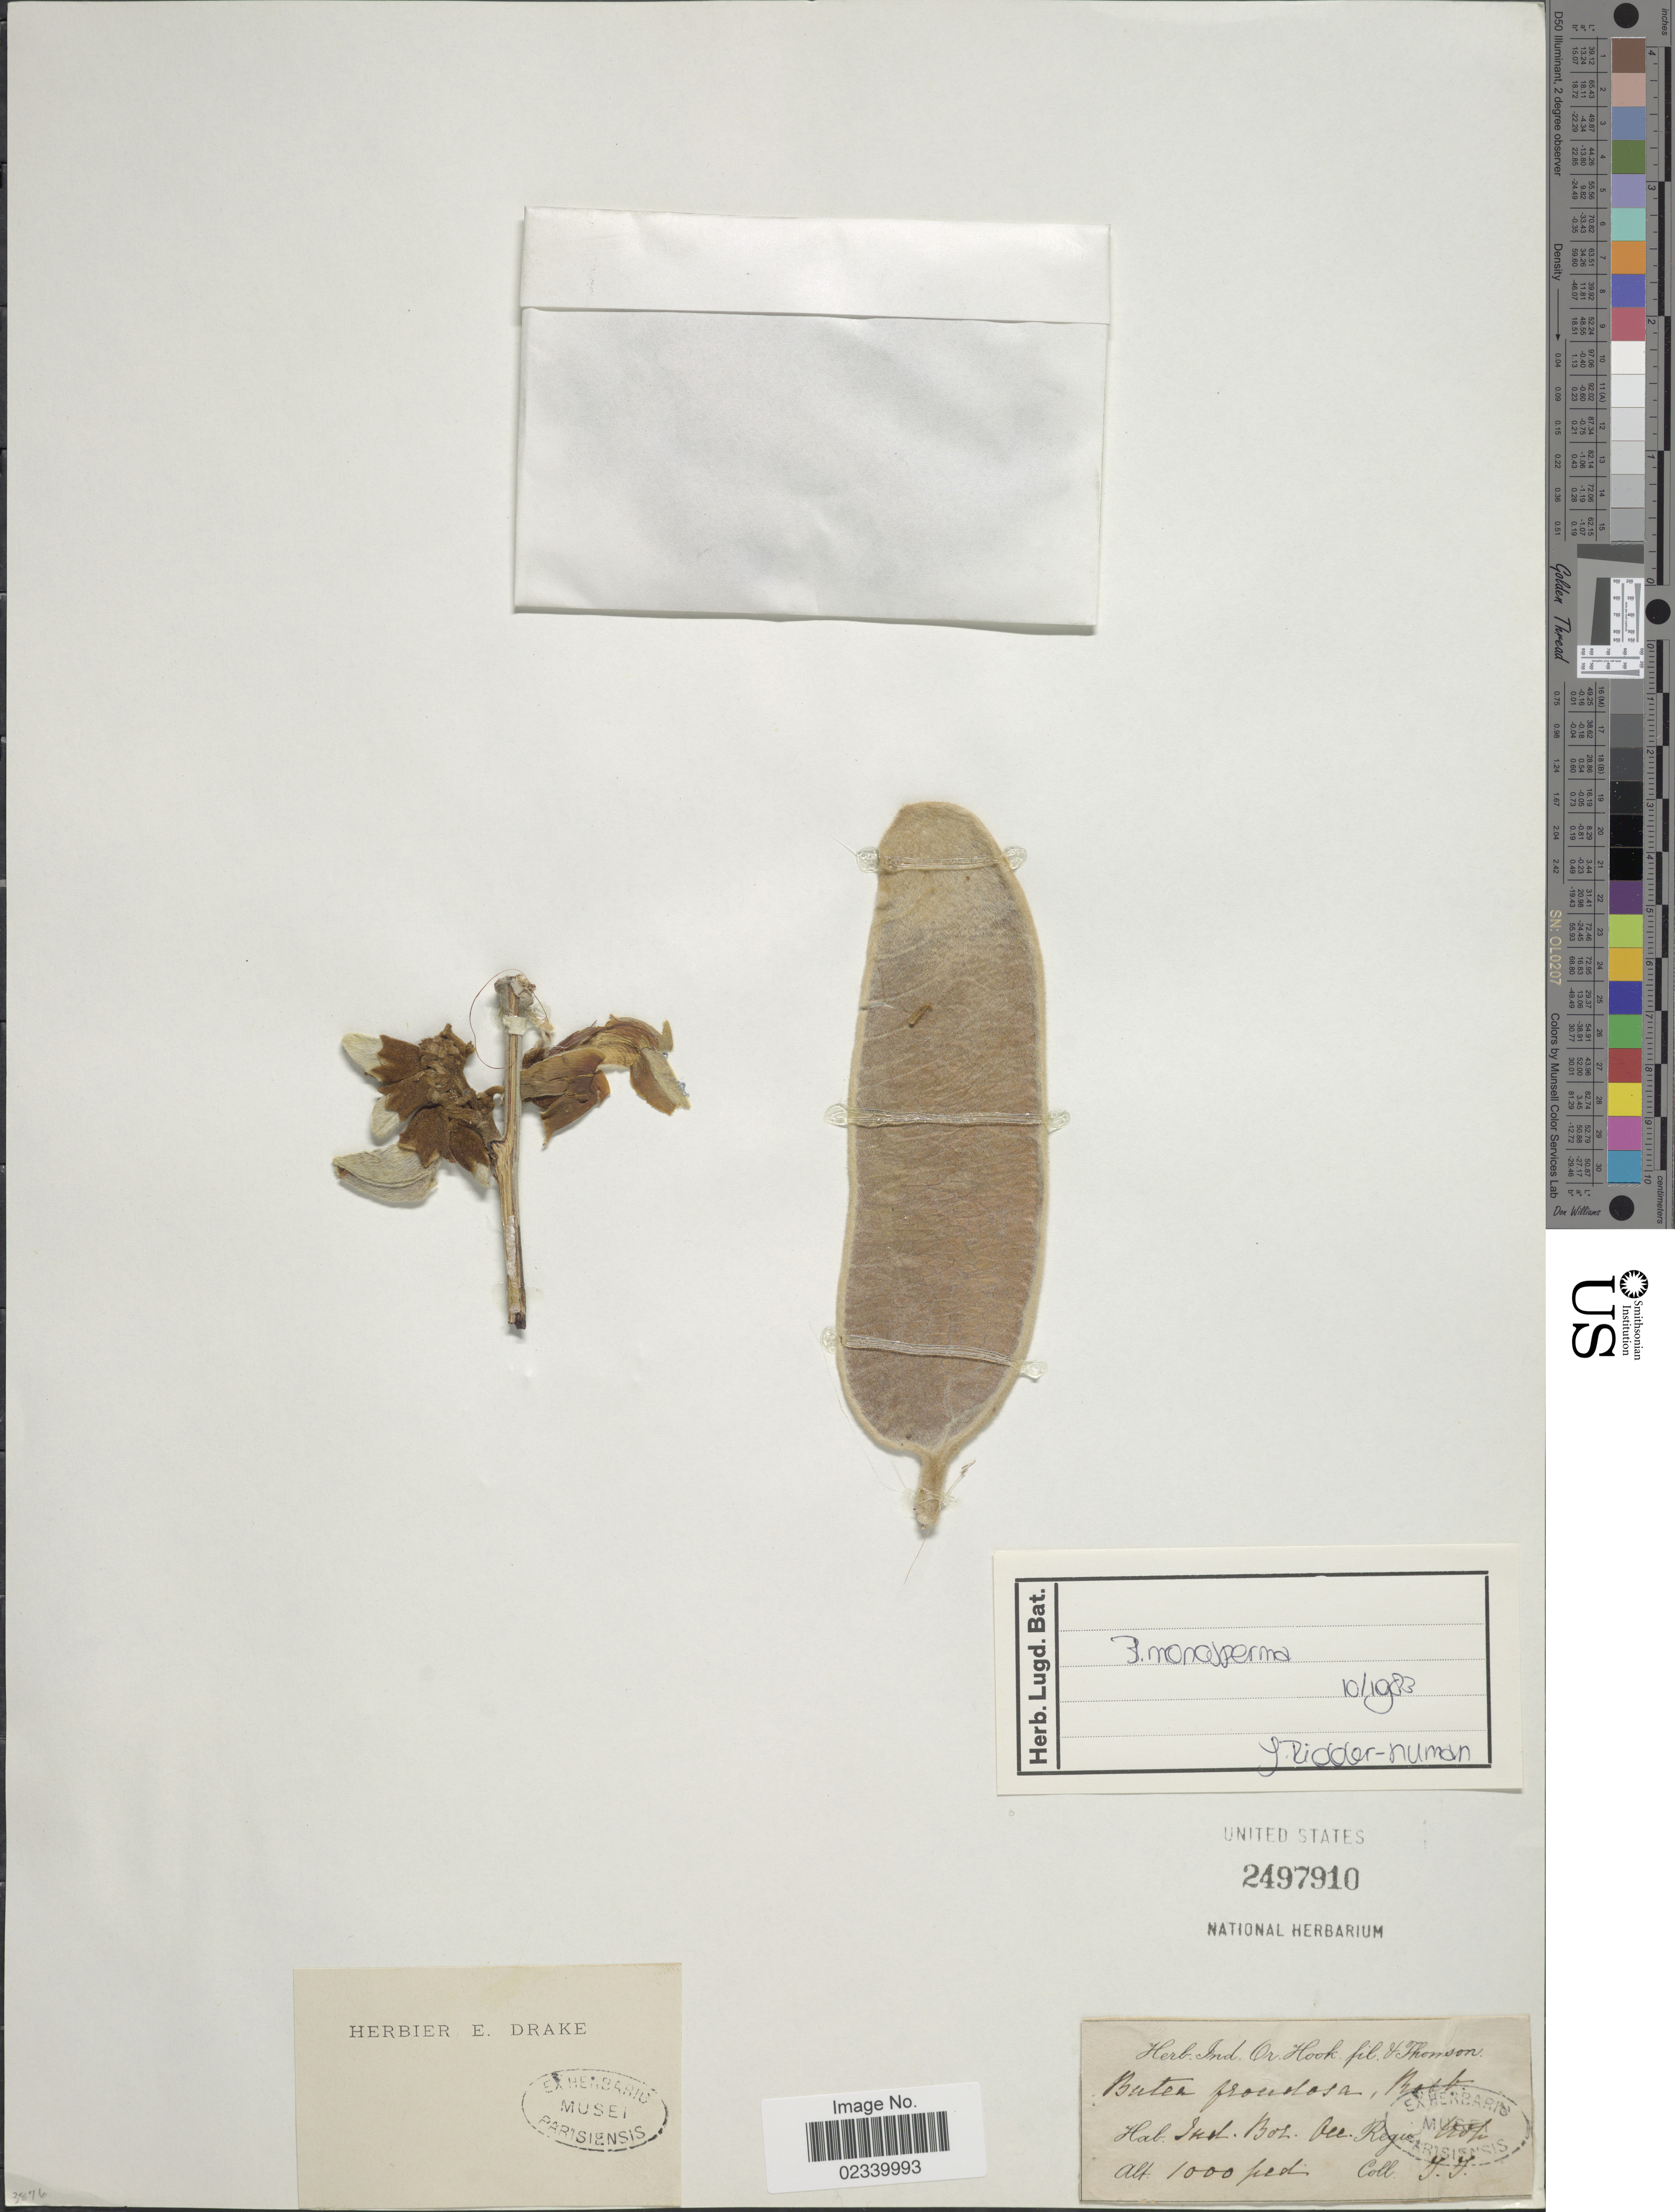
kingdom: Plantae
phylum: Tracheophyta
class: Magnoliopsida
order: Fabales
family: Fabaceae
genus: Butea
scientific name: Butea monosperma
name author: (Lam.) Taub.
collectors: T. Thomson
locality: Ind. Bor. Occ., Regio trop.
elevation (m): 305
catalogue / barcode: US 2497910